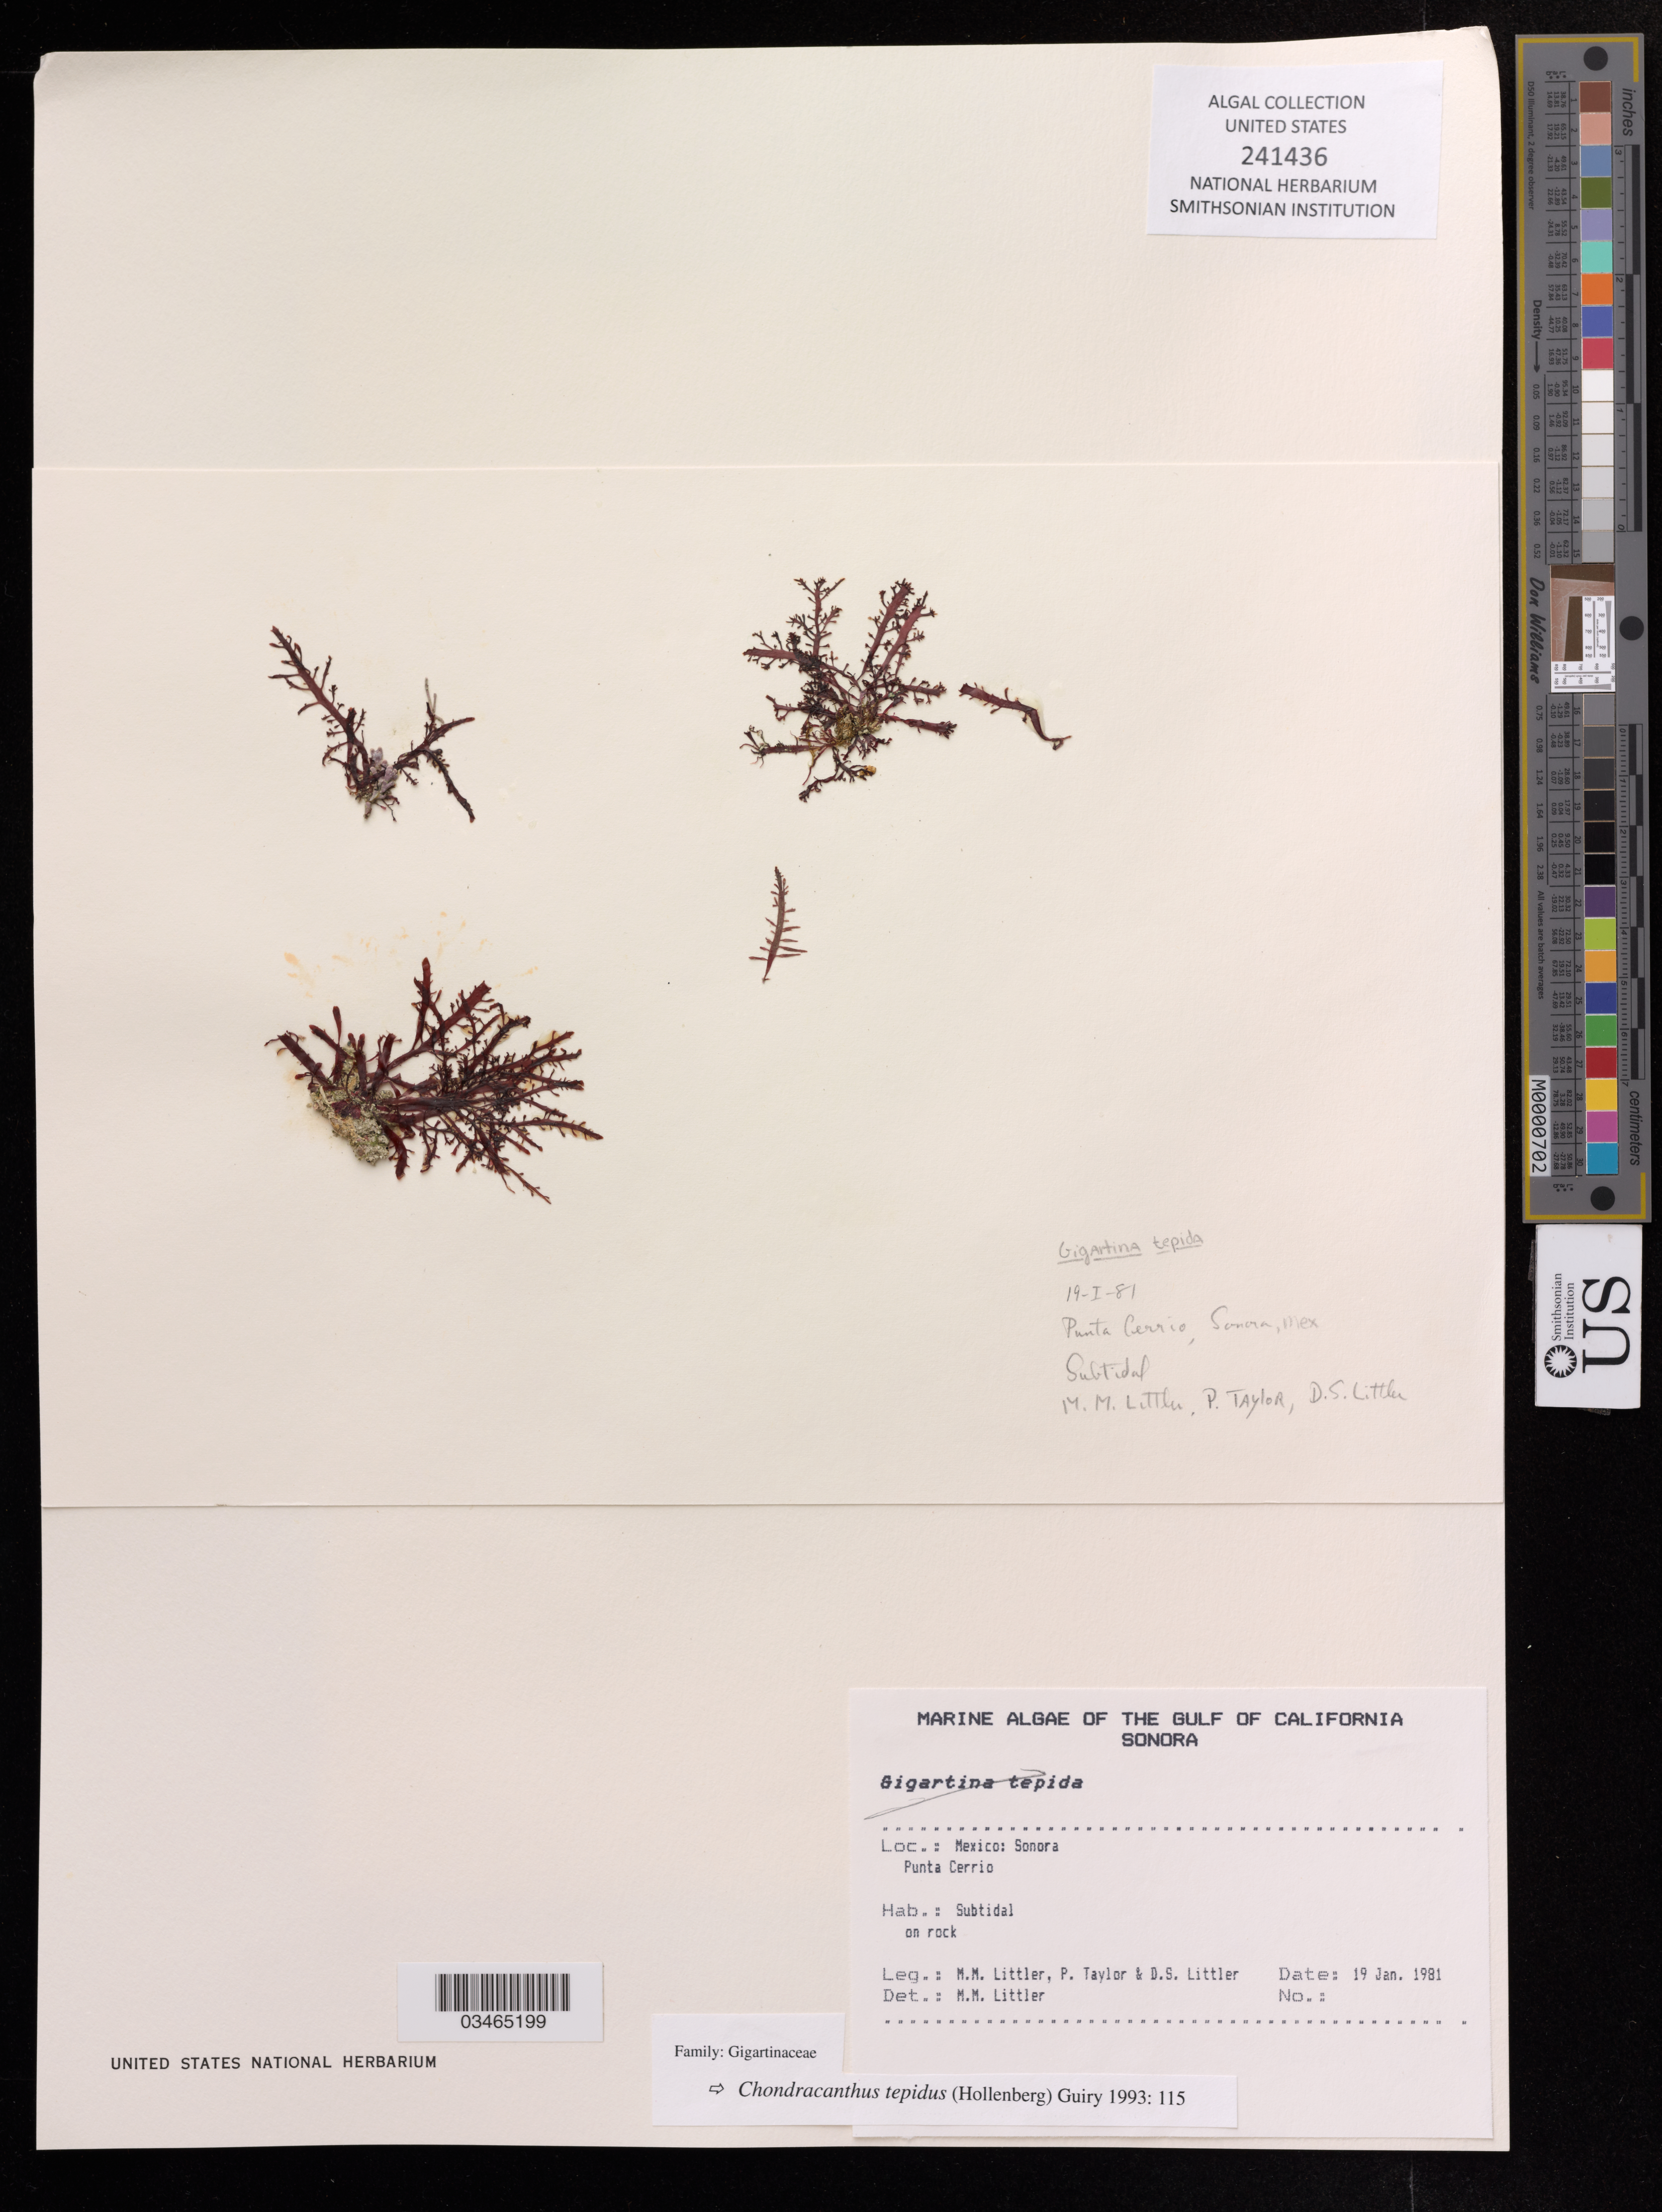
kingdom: Plantae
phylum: Rhodophyta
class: Florideophyceae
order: Gigartinales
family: Gigartinaceae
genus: Chondracanthus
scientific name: Chondracanthus tepidus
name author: (Hollenb.) Guiry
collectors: M. M. Littler & P. Taylor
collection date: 1981-01-19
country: Mexico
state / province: Sonora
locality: Gulf of California. Punta Cerrio.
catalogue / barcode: US 241436